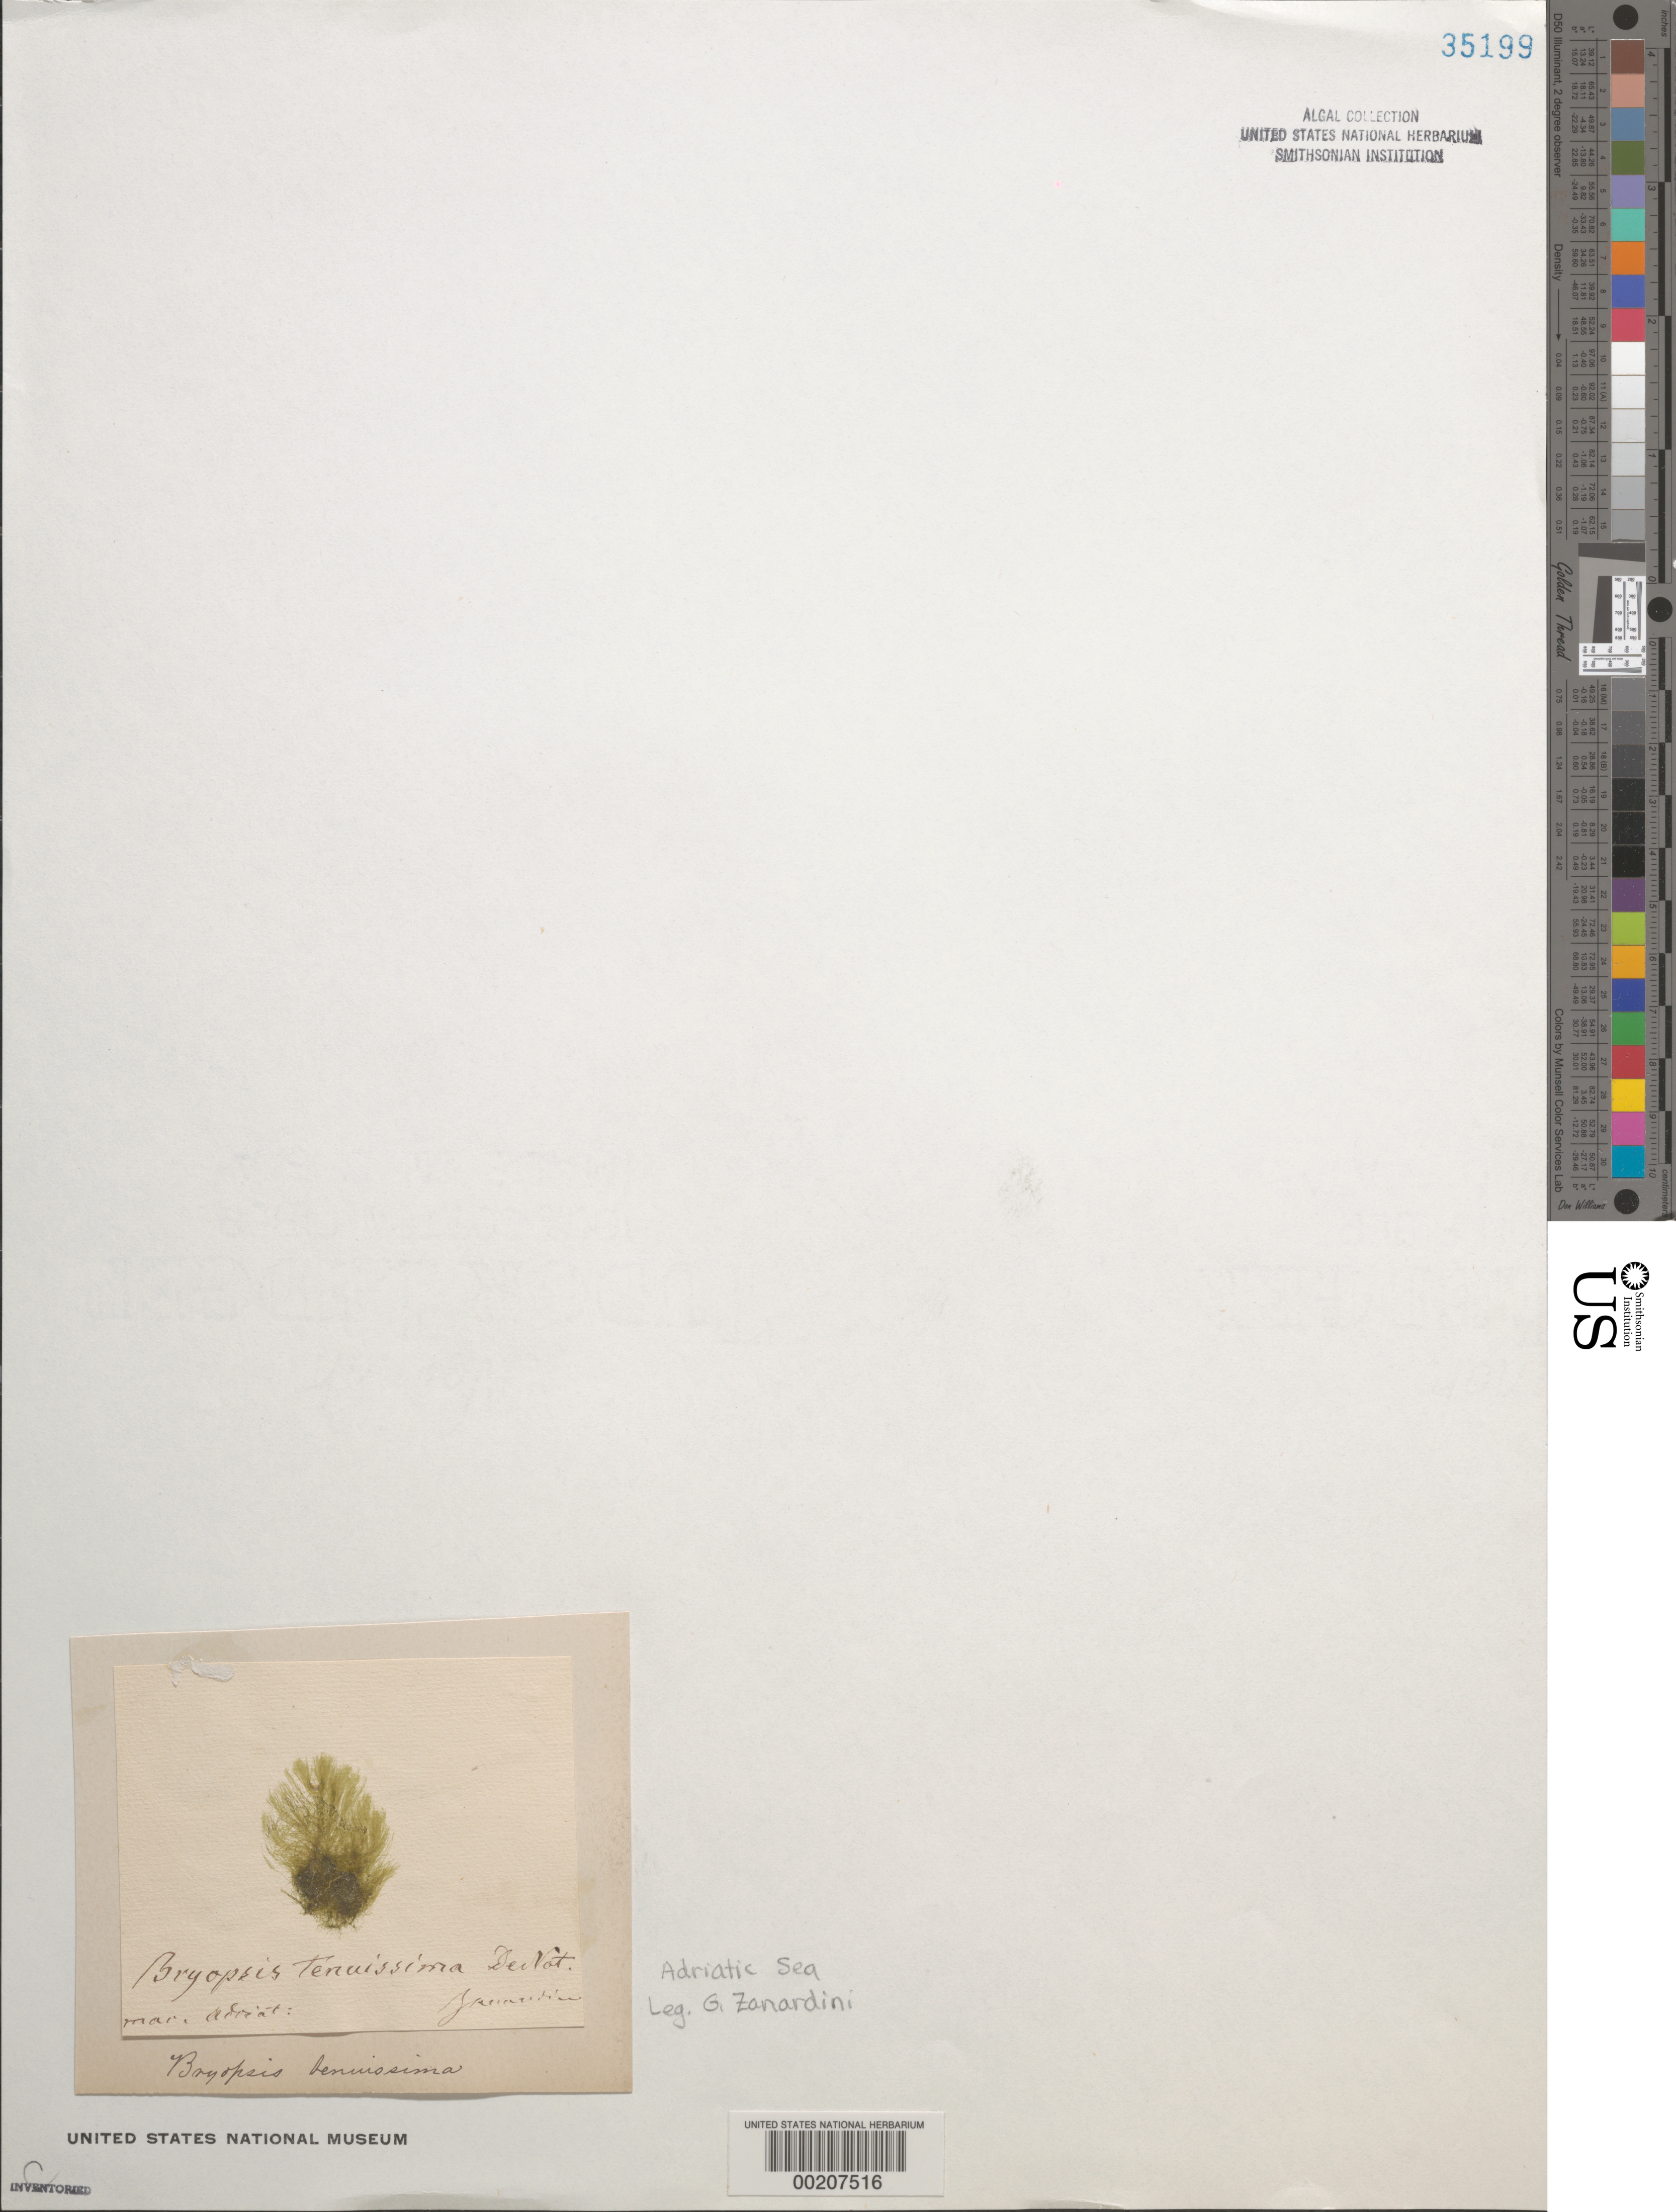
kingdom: Plantae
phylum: Chlorophyta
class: Ulvophyceae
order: Bryopsidales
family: Derbesiaceae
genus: Derbesia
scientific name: Derbesia tenuissima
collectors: G. Zanardini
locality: Adriatic sea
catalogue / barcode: US 35199